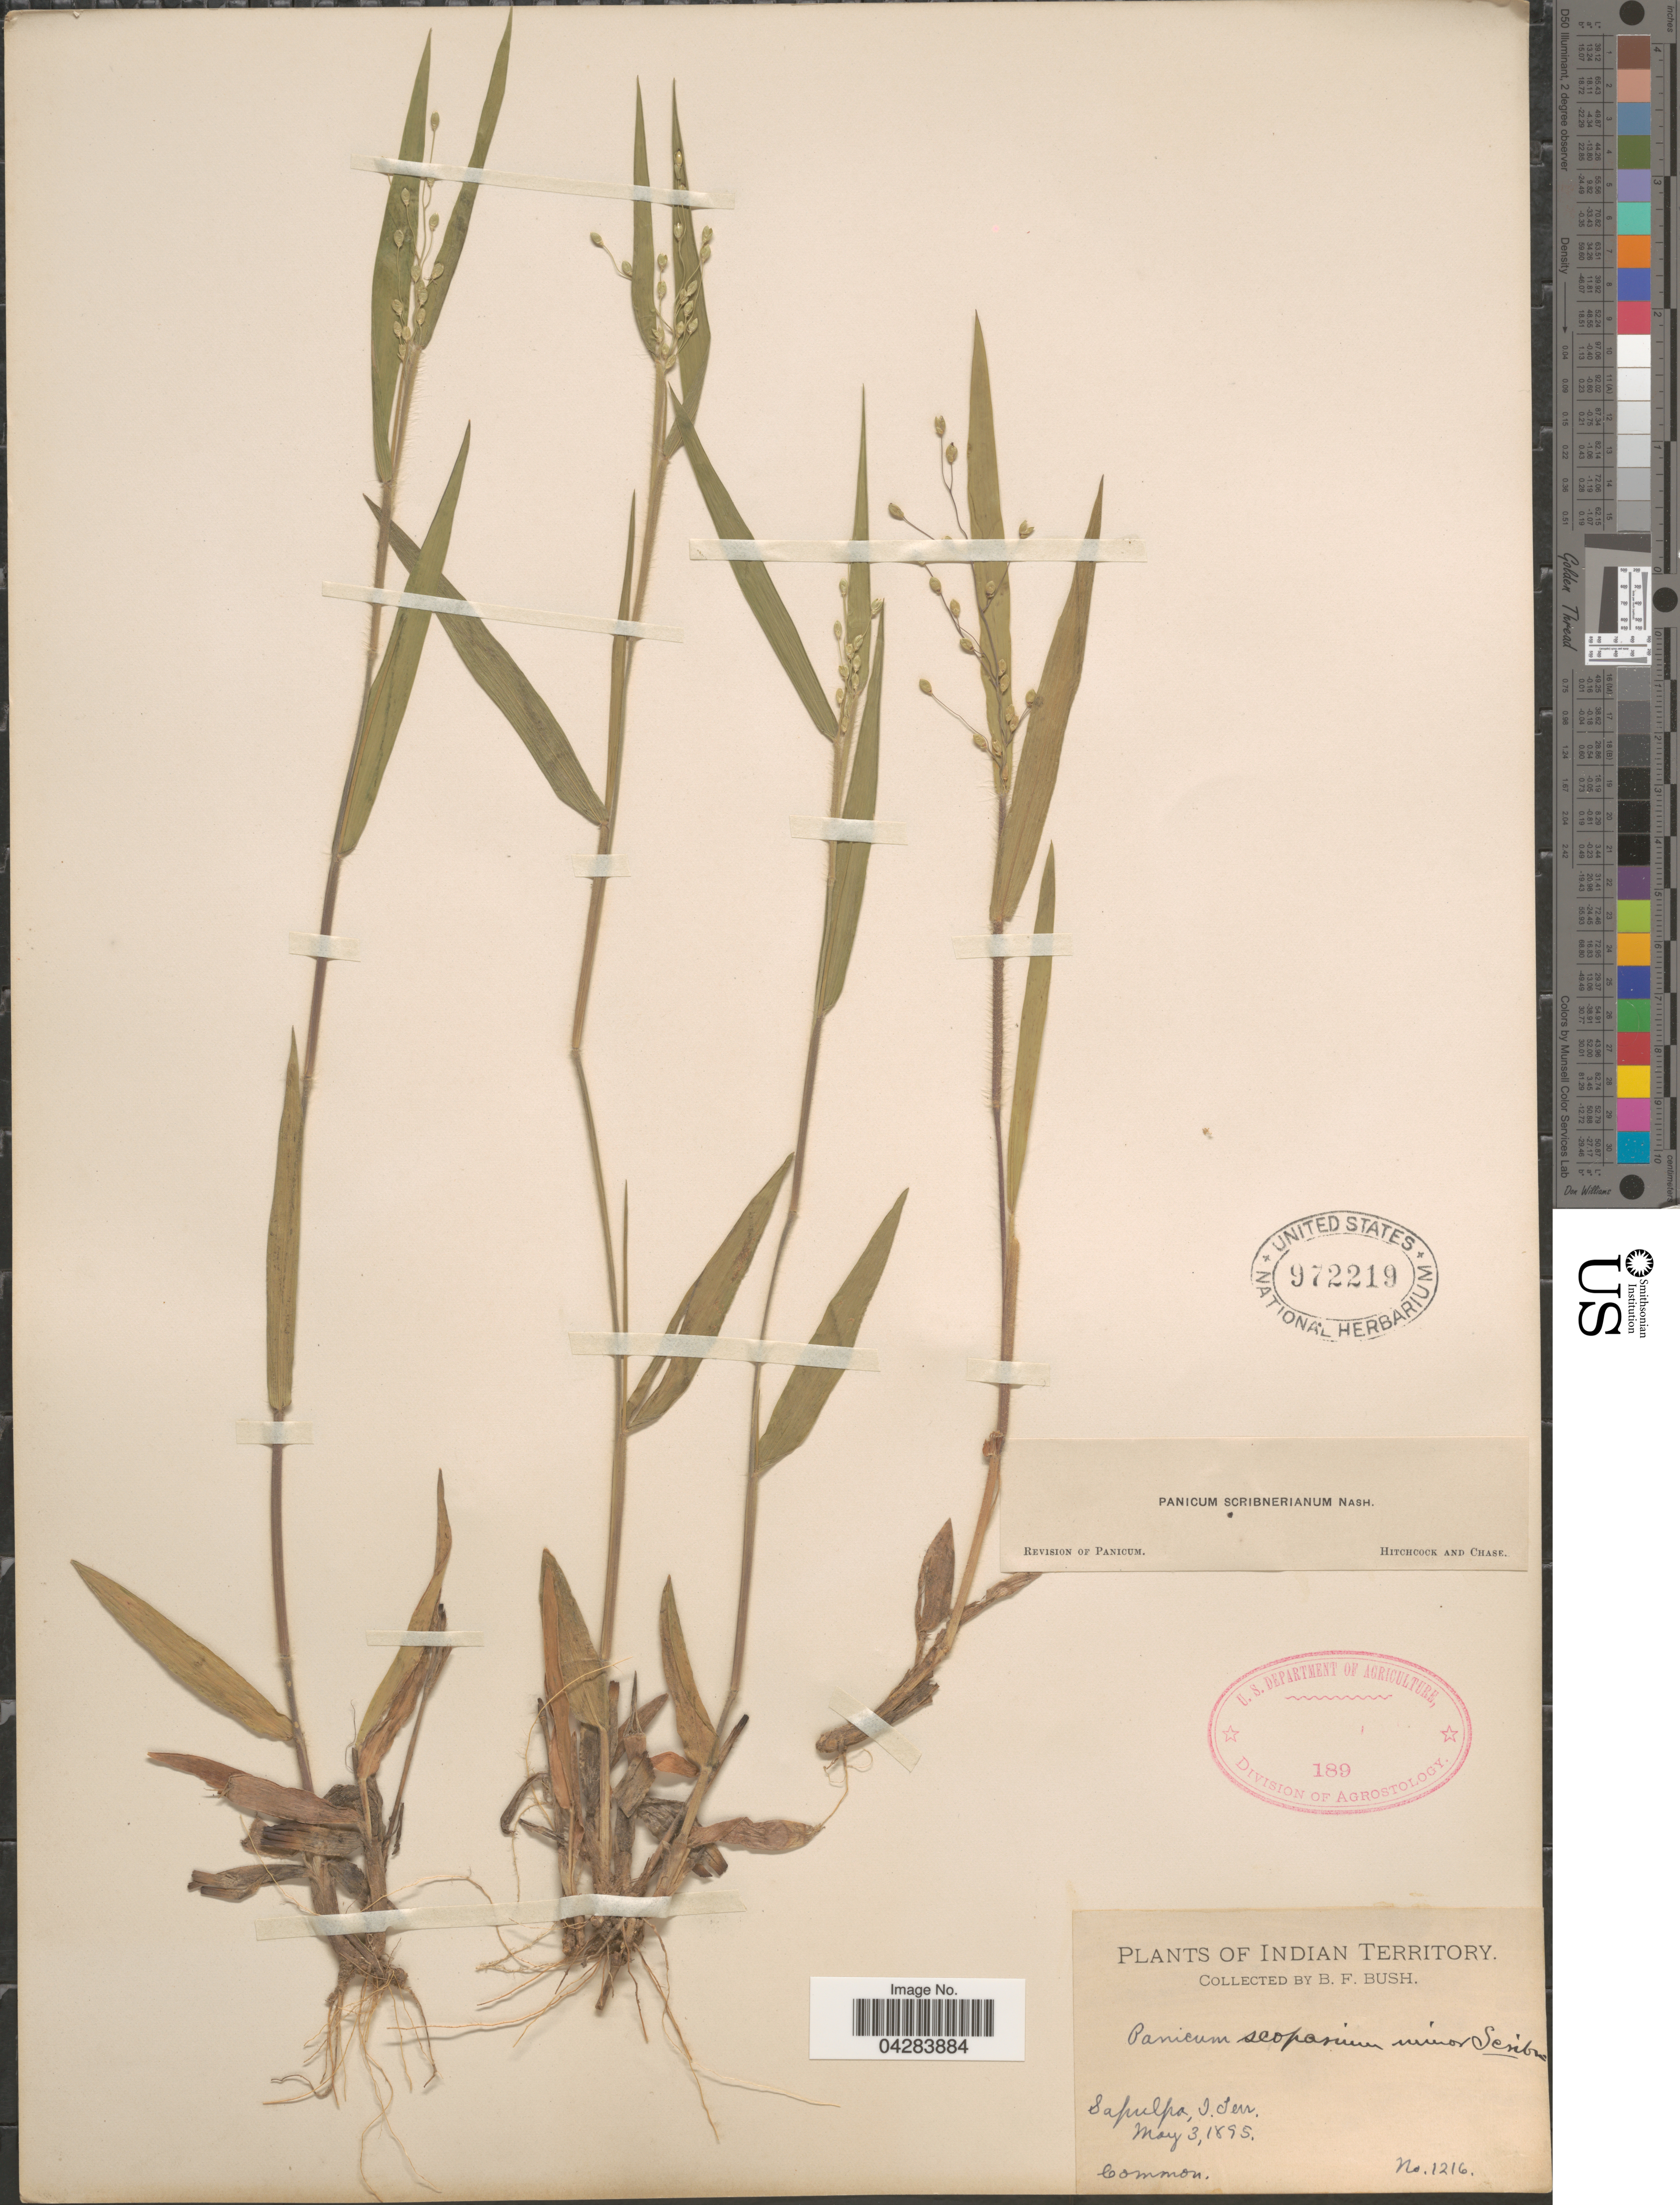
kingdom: Plantae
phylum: Tracheophyta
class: Liliopsida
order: Poales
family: Poaceae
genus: Dichanthelium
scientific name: Dichanthelium oligosanthes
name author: (Schult.) Gould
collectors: B. F. Bush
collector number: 1216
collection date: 1895-05-03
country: United States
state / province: Oklahoma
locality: Indian Territory. Sapulpa, I. Terr.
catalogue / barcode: US 972219